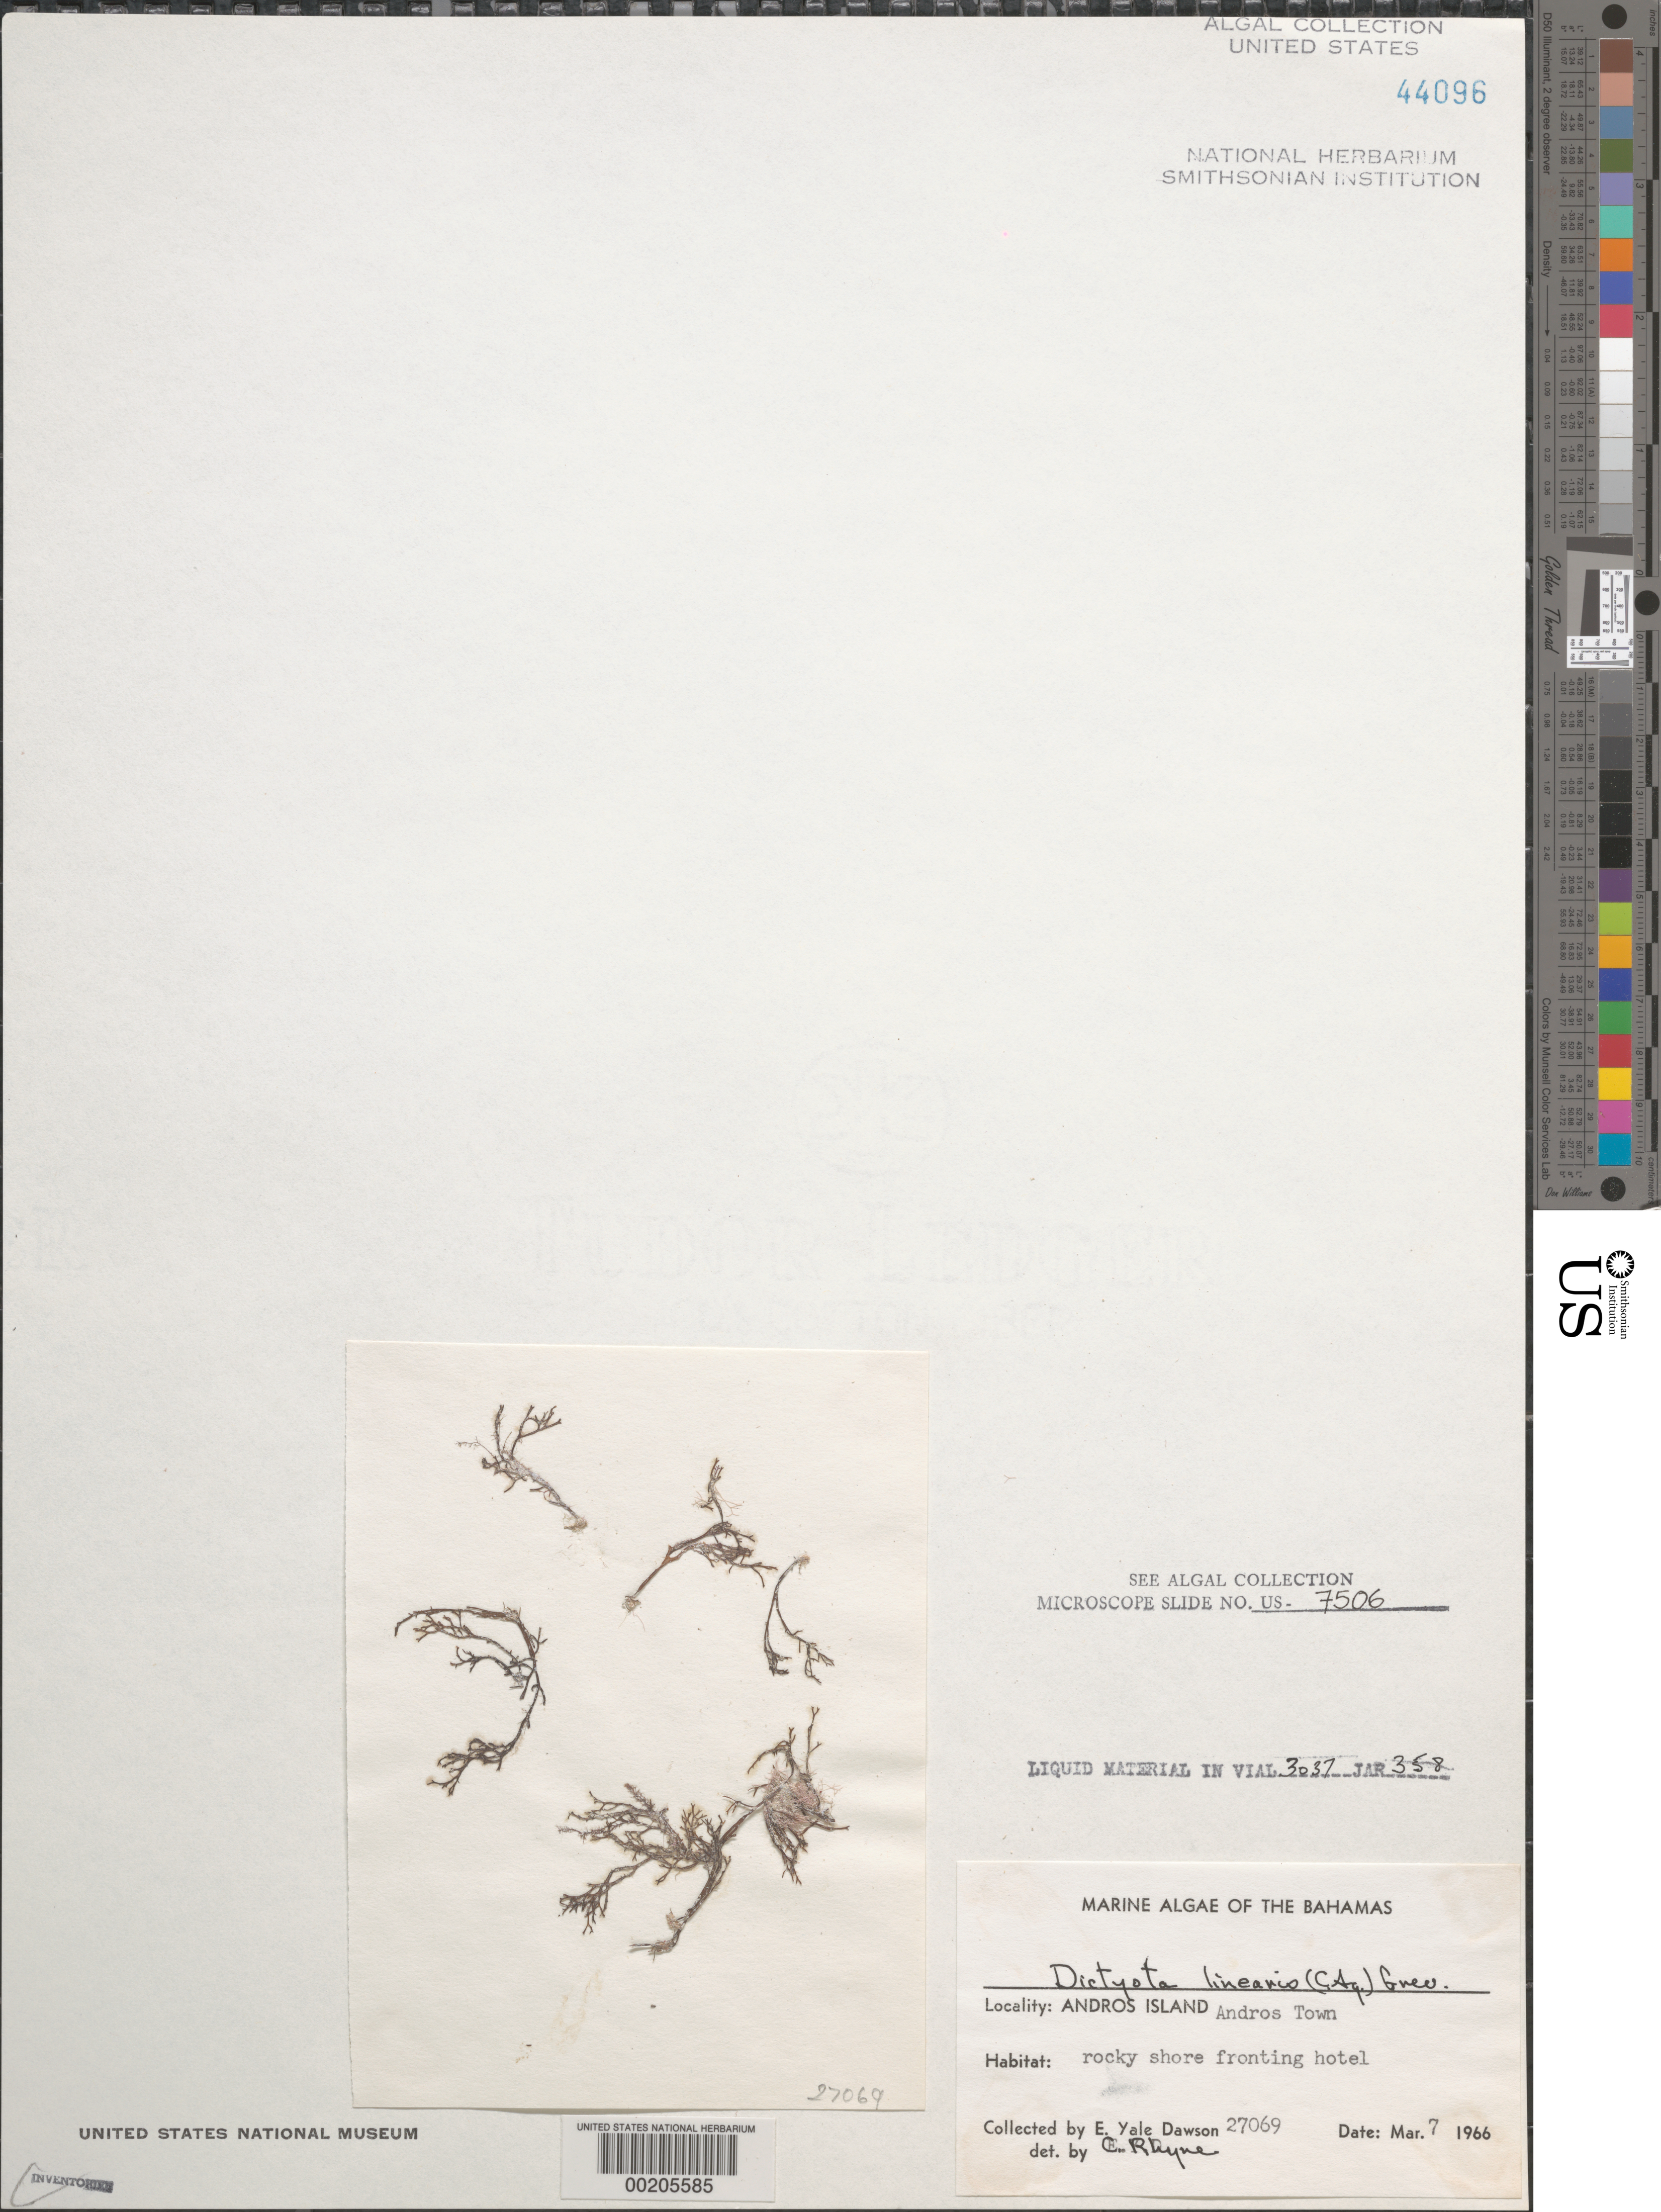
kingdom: Chromista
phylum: Ochrophyta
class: Phaeophyceae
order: Dictyotales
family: Dictyotaceae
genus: Dictyota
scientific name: Dictyota linearis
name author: (C. Agardh) Grev.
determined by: Rhyne, C. F.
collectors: E. Y. Dawson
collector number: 27069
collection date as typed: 07 Mar 1966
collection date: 1966-03-07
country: Bahamas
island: Andros Island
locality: Andros Town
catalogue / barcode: US 44096